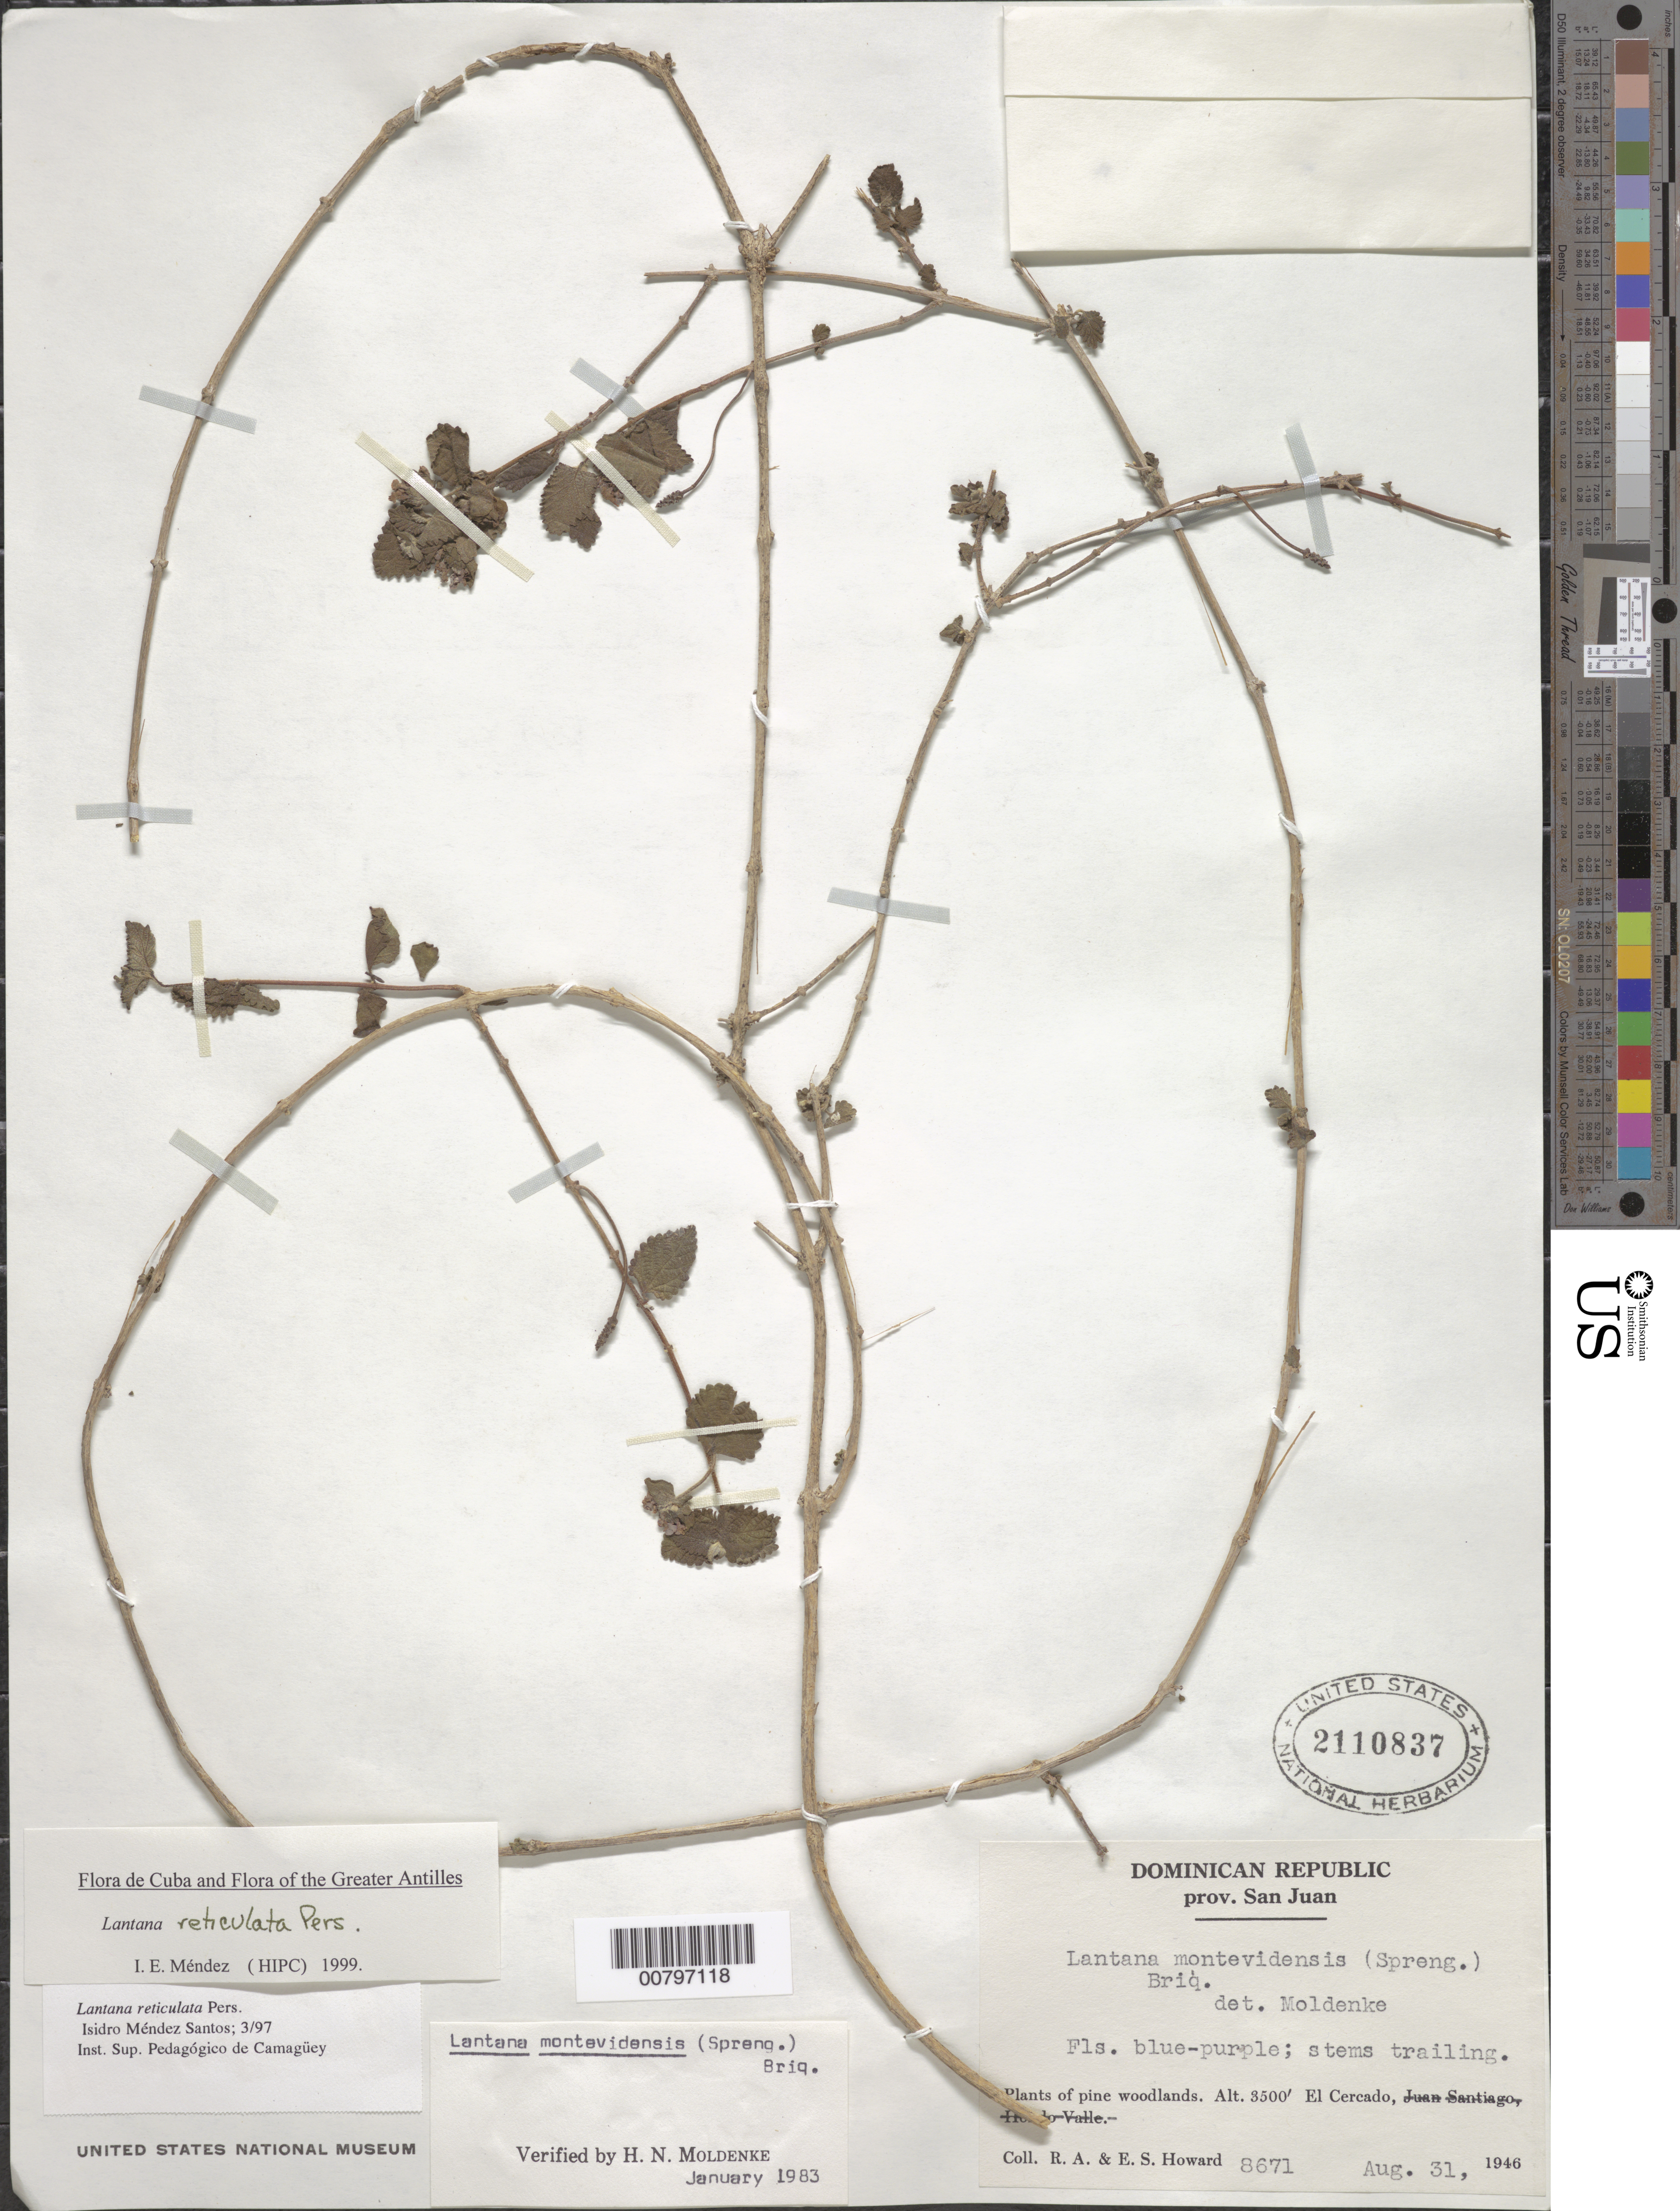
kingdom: Plantae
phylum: Tracheophyta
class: Magnoliopsida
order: Lamiales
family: Verbenaceae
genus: Lantana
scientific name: Lantana reticulata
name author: Pers.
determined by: Méndez, Isidro E., (HIPC)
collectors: R. A. Howard & E. S. Howard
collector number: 8671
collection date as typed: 31 Aug 1946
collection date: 1946-08-31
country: Dominican Republic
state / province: San Juan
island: Hispaniola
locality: El Cercado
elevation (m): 1067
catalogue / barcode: US 2110837